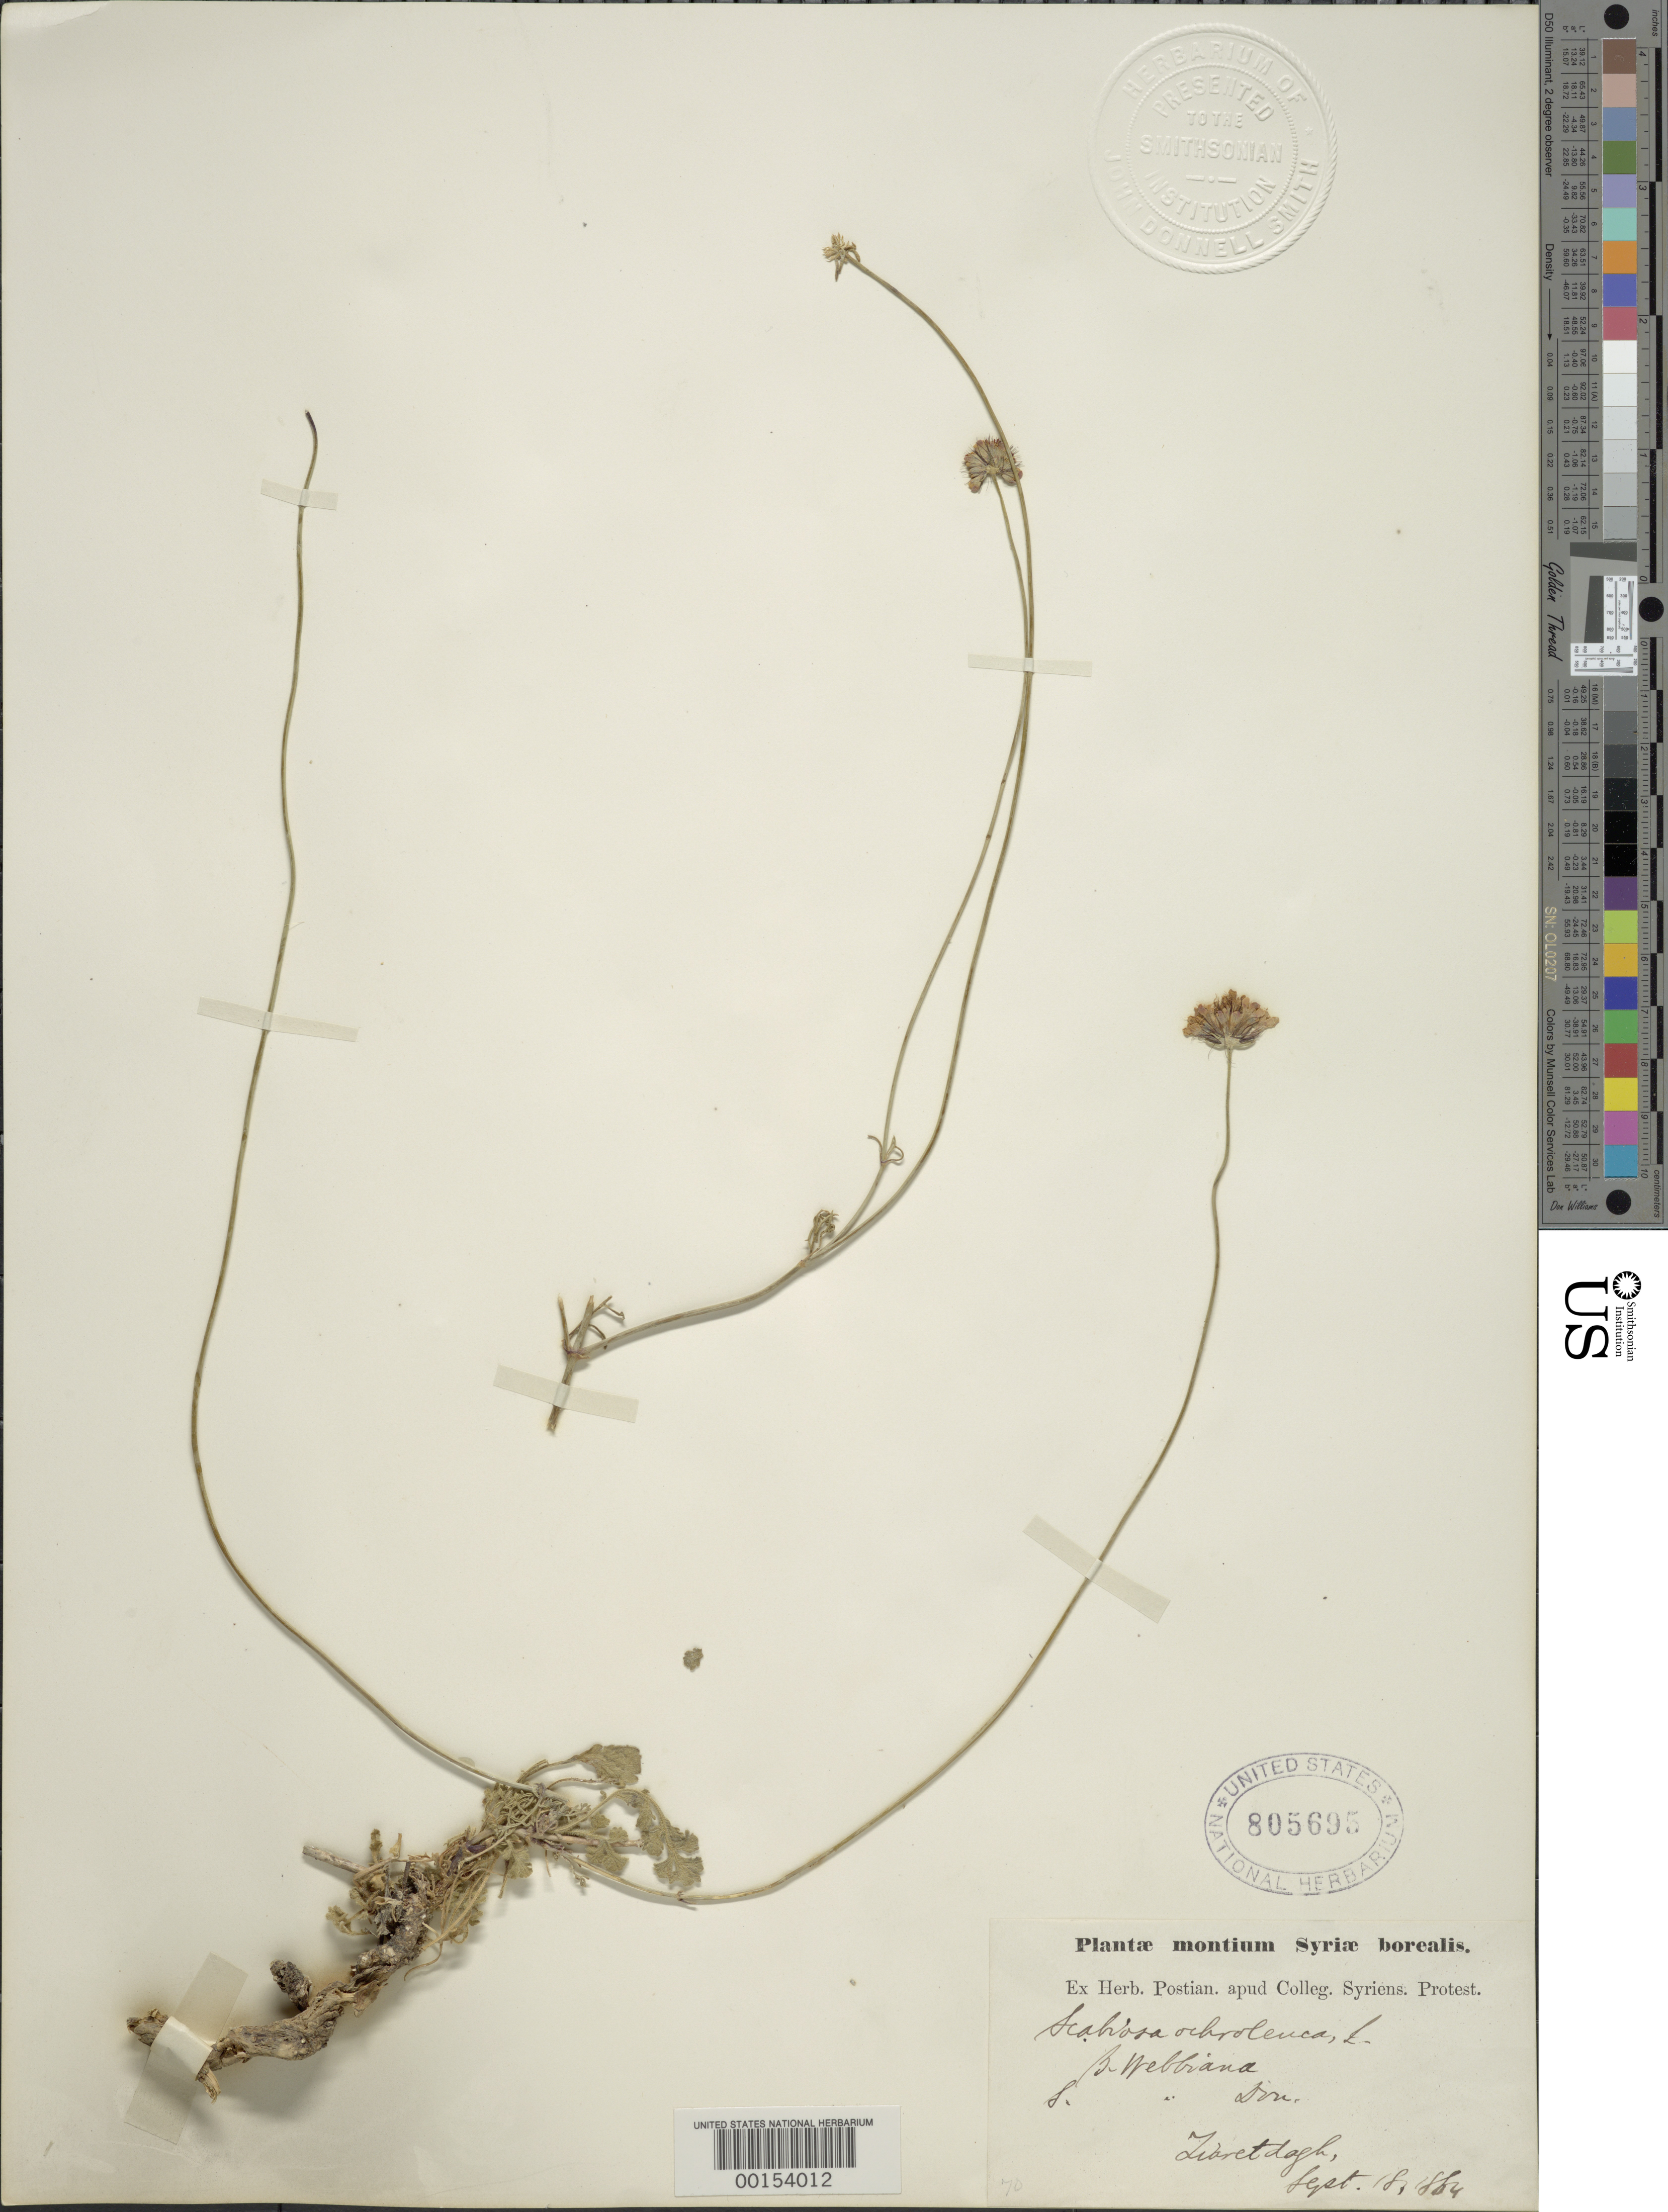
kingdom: Plantae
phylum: Tracheophyta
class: Magnoliopsida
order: Dipsacales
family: Caprifoliaceae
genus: Scabiosa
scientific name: Scabiosa ochroleuca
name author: L.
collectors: ex herb. Postian. apud Colleg. Syriens. Protest. USE "Fannie P. A. Shepard" (10308853) AS PRIMARY COLLECTOR INSTEAD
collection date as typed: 18 Sep 1884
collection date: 1884-09-18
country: Syria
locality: Tiaretdagh [interpreted]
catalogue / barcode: US 805695